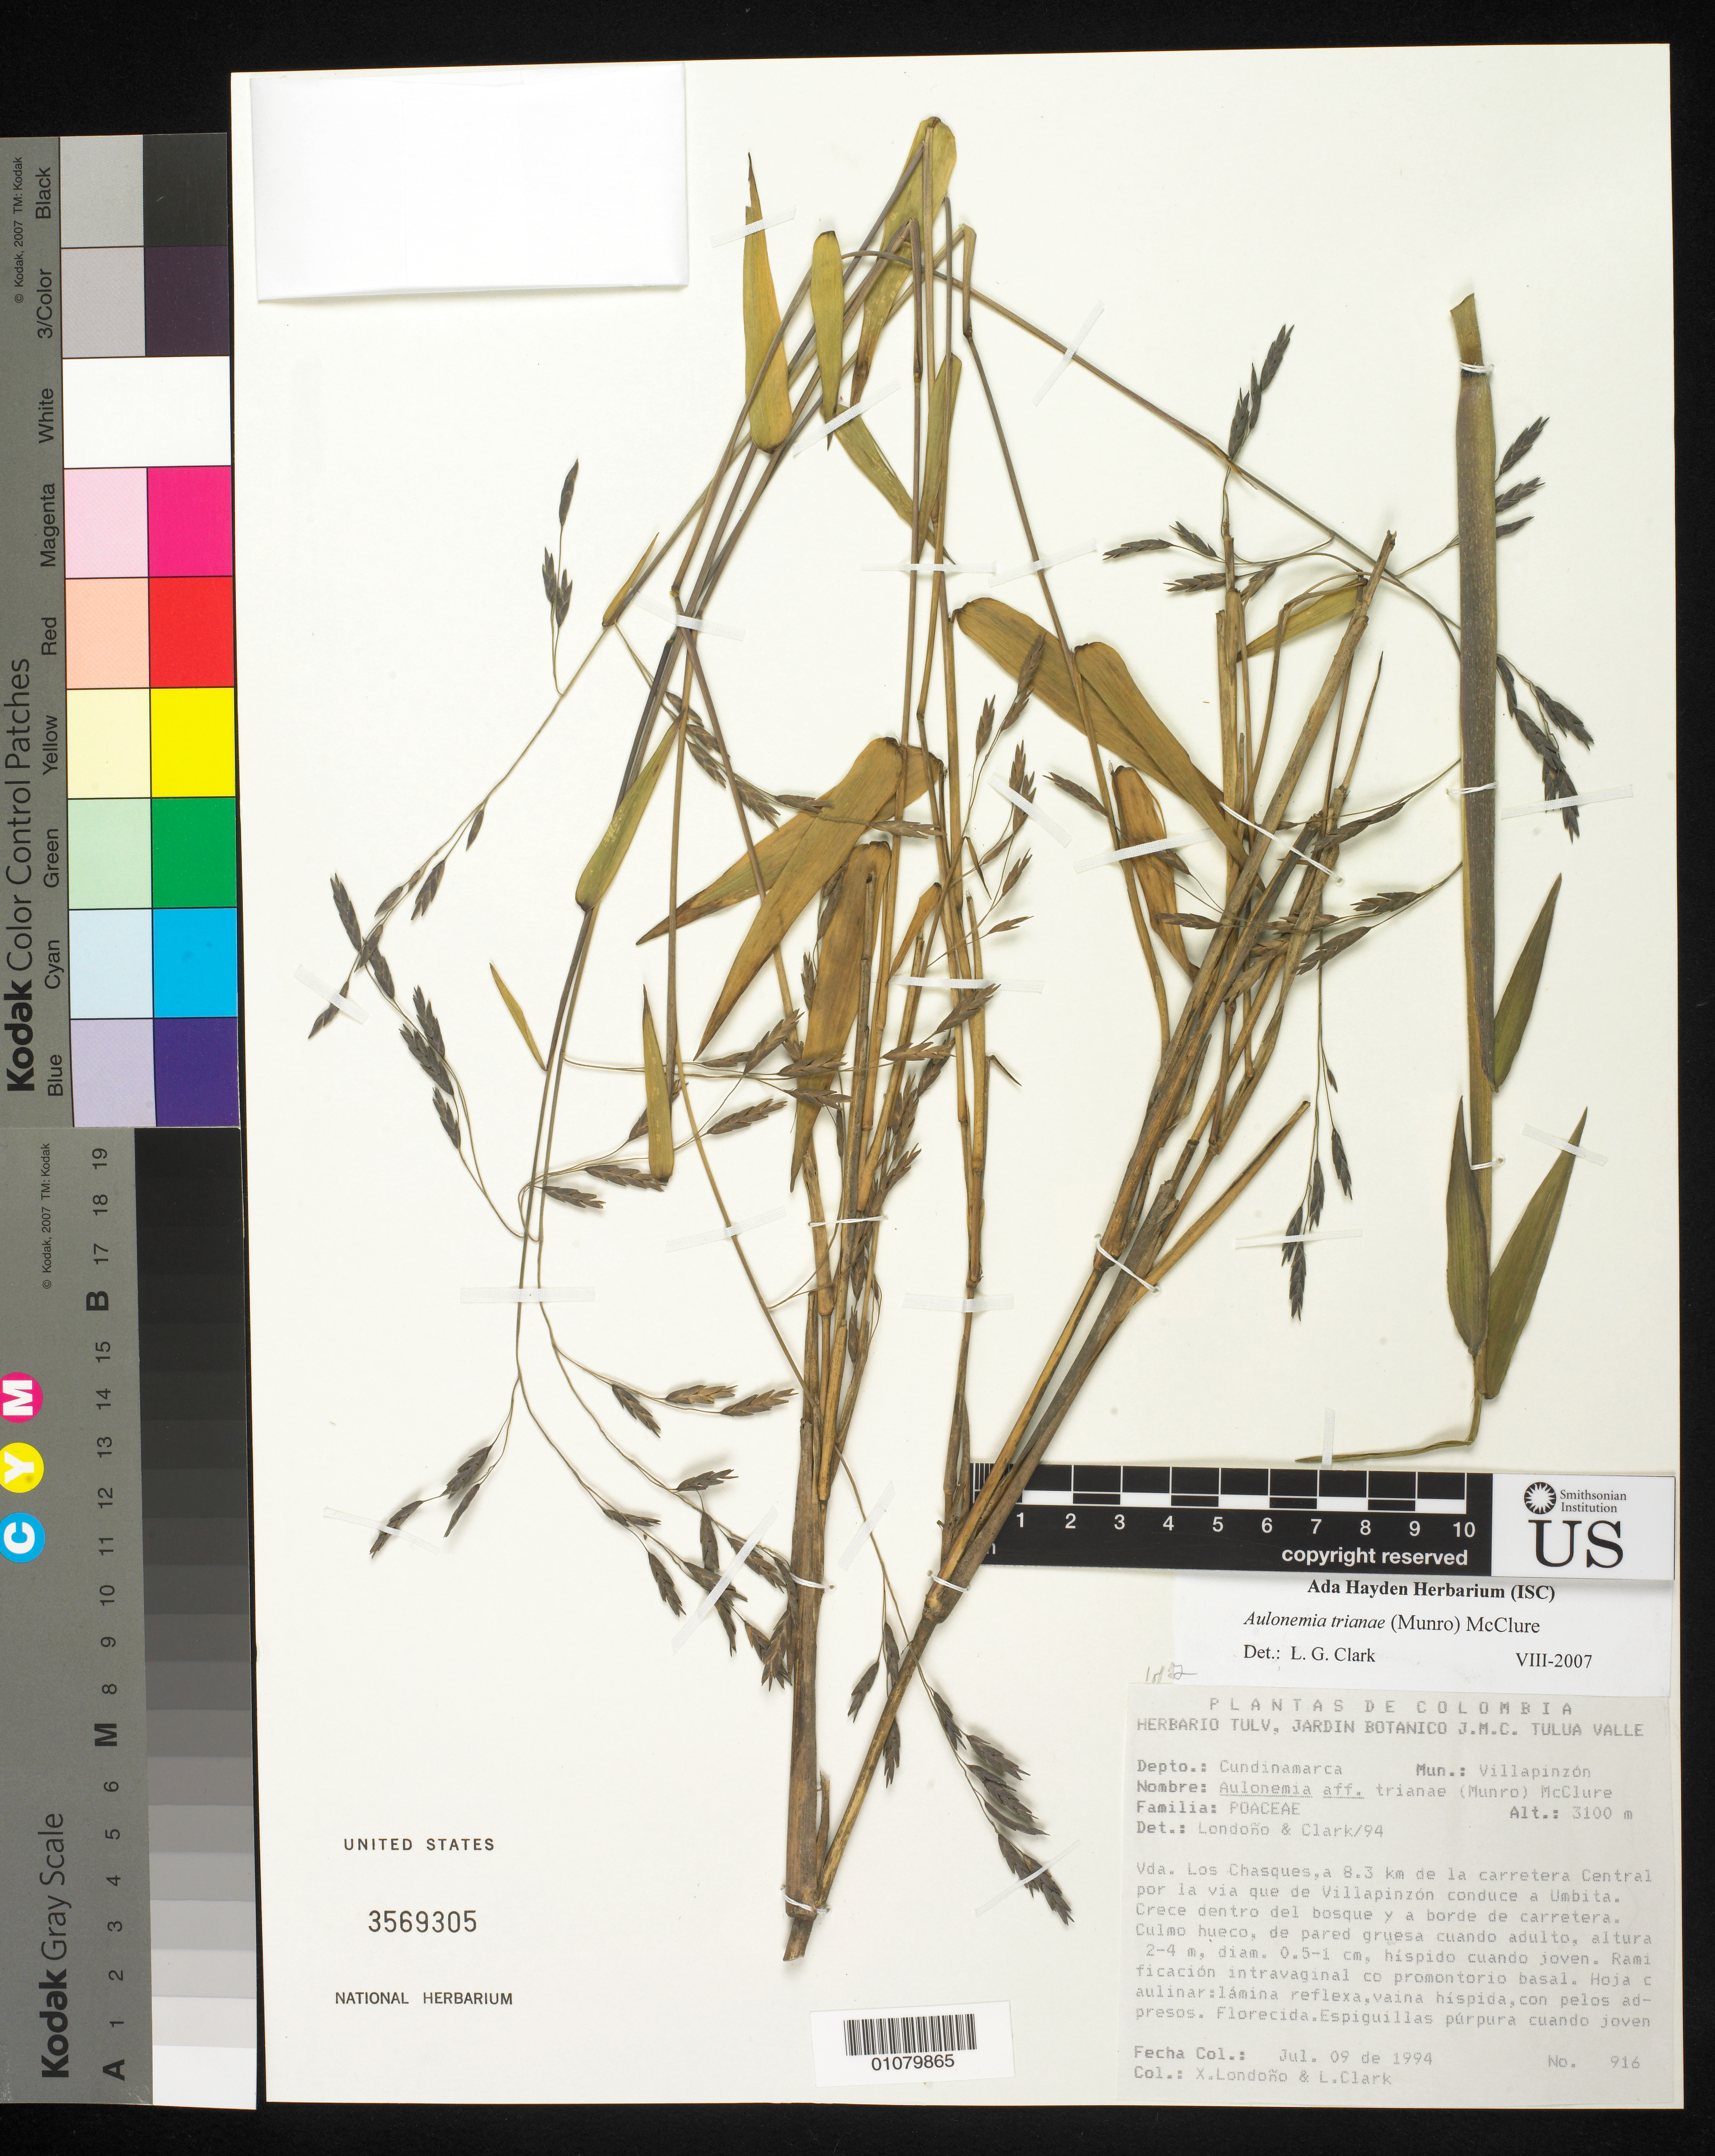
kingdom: Plantae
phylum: Tracheophyta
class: Liliopsida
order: Poales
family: Poaceae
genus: Aulonemia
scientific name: Aulonemia trianae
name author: (Munro) McClure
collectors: X. Londoño & L. Clark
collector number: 916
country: Colombia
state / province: Cundinamarca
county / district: Villapinzón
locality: Vda. Los Chasques, la carretera Central por la via que de Villapinzon conduce a umbita.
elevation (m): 3100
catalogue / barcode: US 3569305